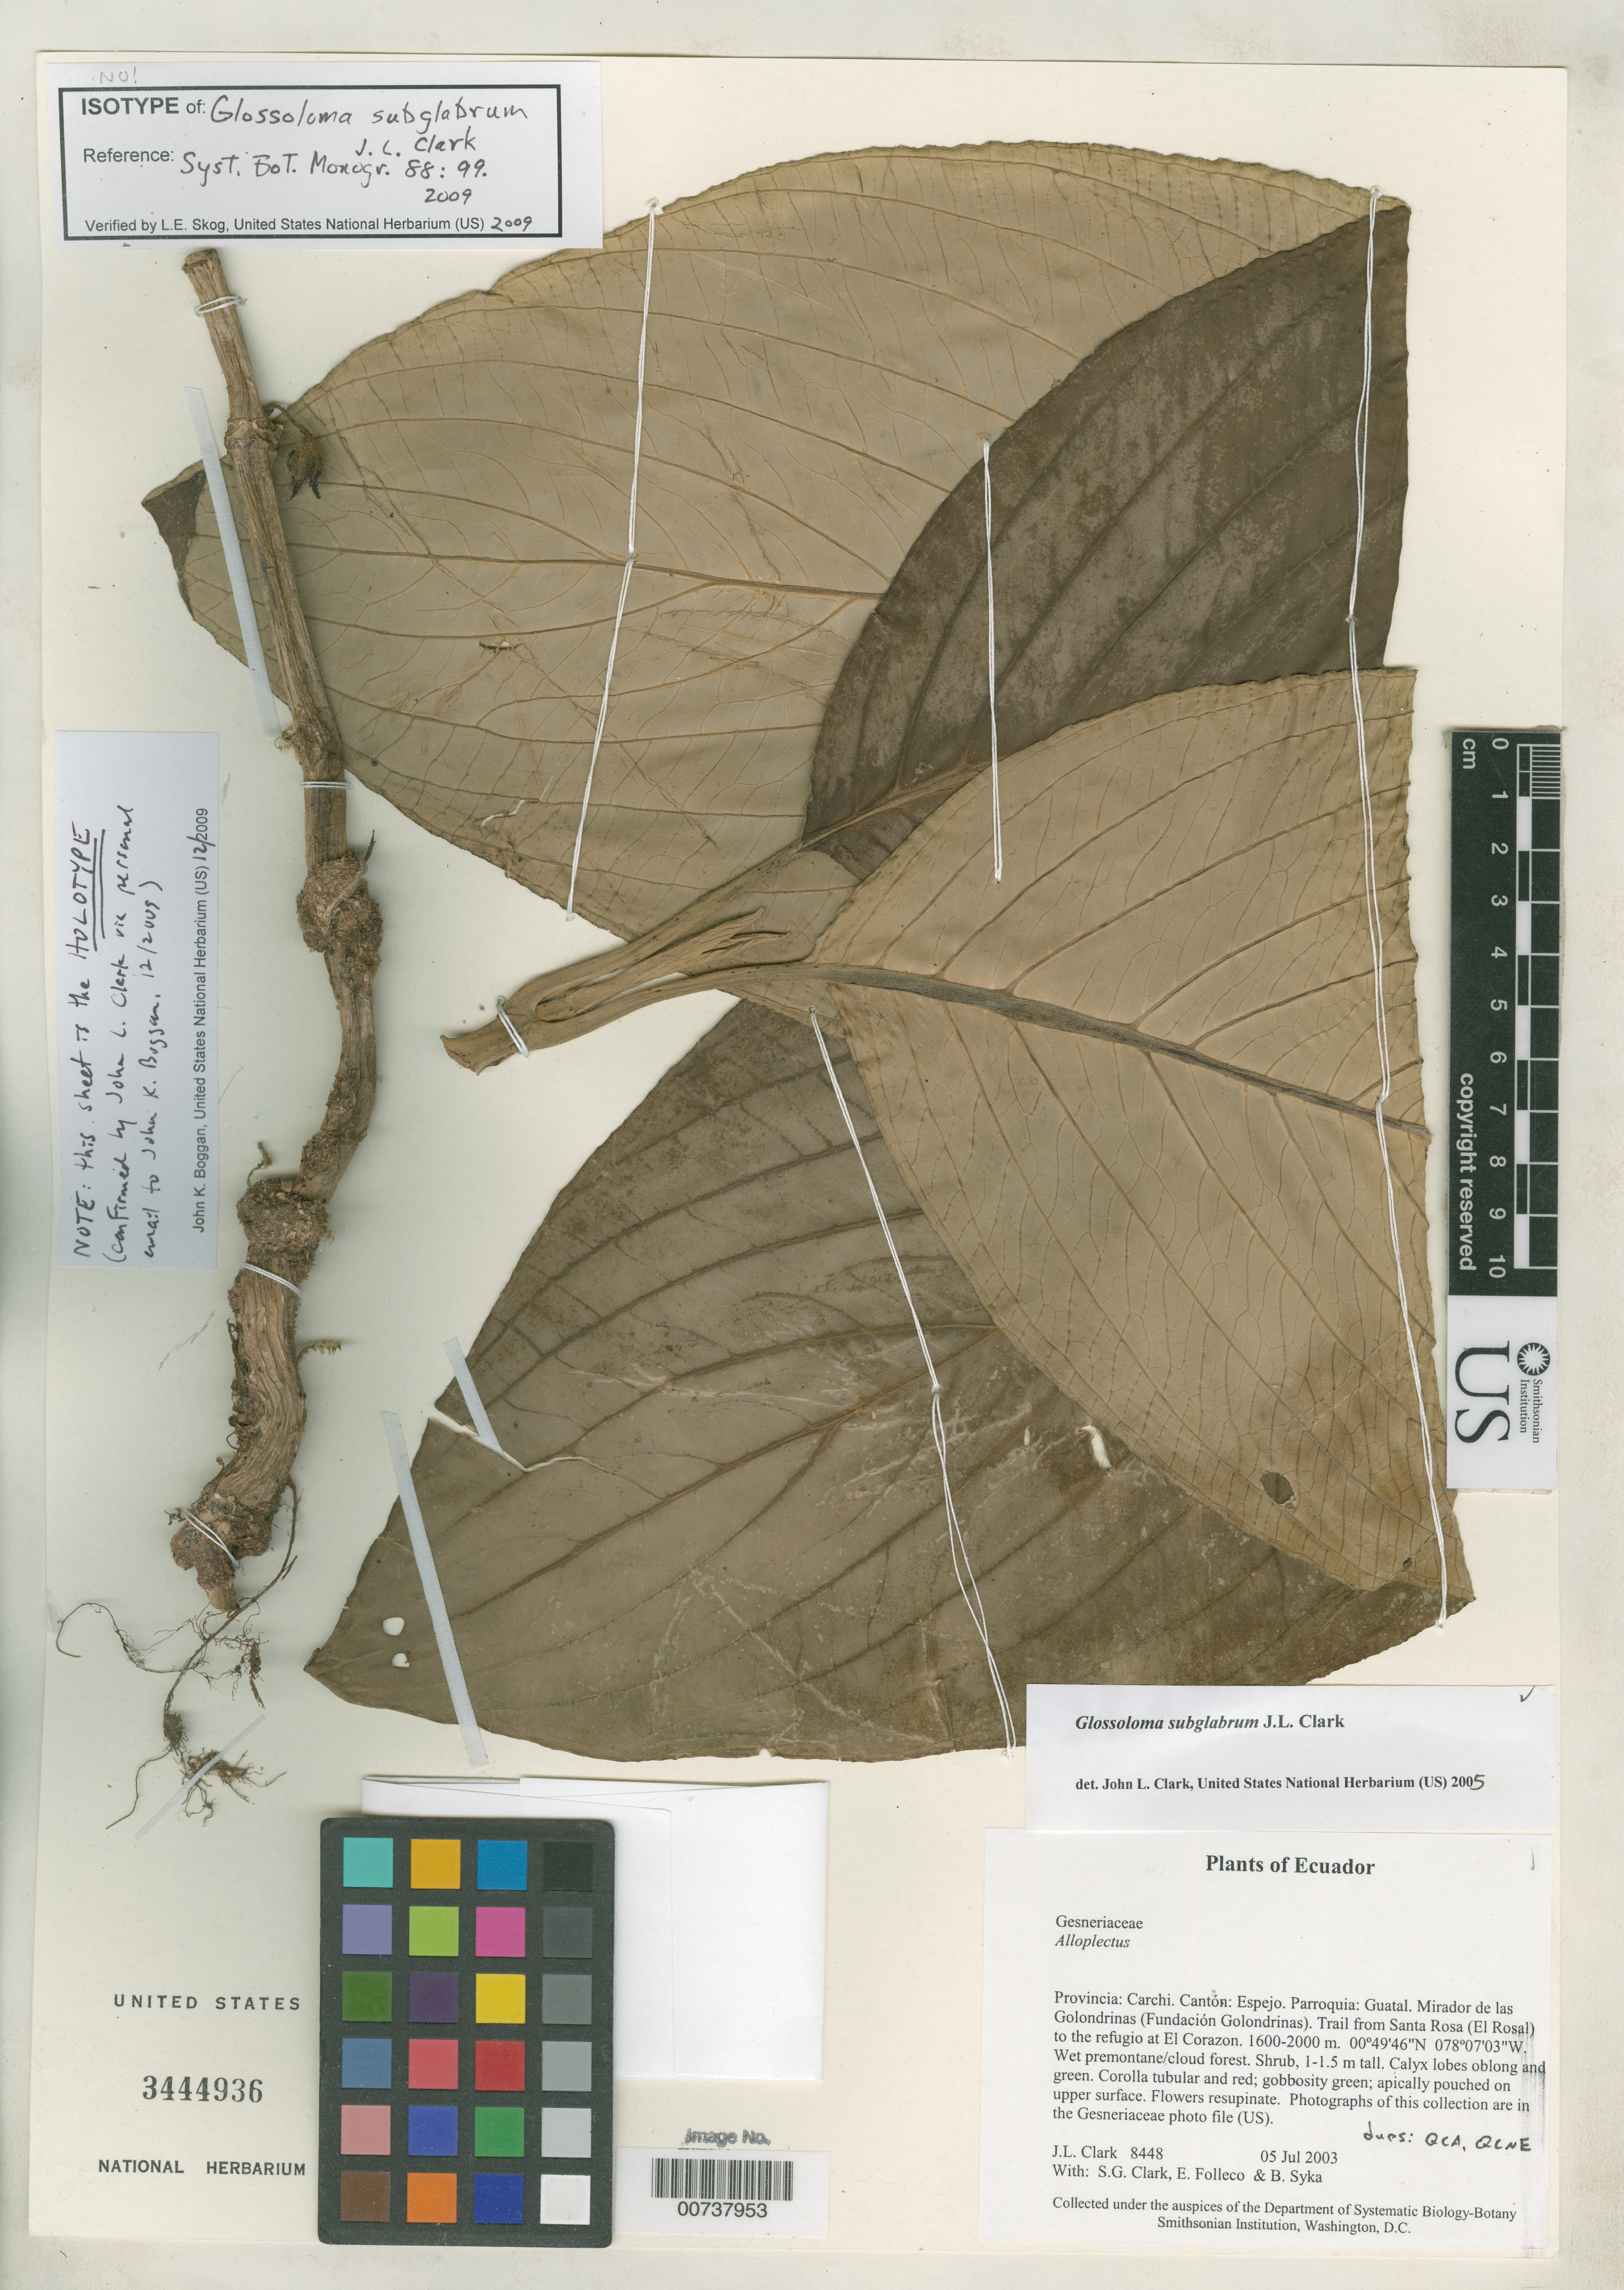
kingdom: Plantae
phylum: Tracheophyta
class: Magnoliopsida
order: Lamiales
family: Gesneriaceae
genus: Glossoloma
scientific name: Glossoloma subglabrum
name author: J.L. Clark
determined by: Clark, J. L., (SEL), The Marie Selby Botanical Garden (UNITED STATES)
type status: Holotype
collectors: J. L. Clark, S. G. Clark, E. Folleco & B. Syka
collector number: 8448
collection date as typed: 05 Jul 2003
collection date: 2003-07-05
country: Ecuador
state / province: Carchi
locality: Provincia: Carchi. Cantón: Espejo. Parroquia: Guatal. Mirador de las Golondrinas (Fundación Golondrinas). Trail from Santa Rosa (El Rosal) to the refugio at El Corazon.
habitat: Wet premontane/cloud forest.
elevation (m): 1600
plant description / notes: NOTE: this sheet is the holotype (confirmed by J.L. Clark via personal email to John K. Boggan, Dec. 2009; erroneously annotatd as "isotype" by L.E. Skog).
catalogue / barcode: US 3444936